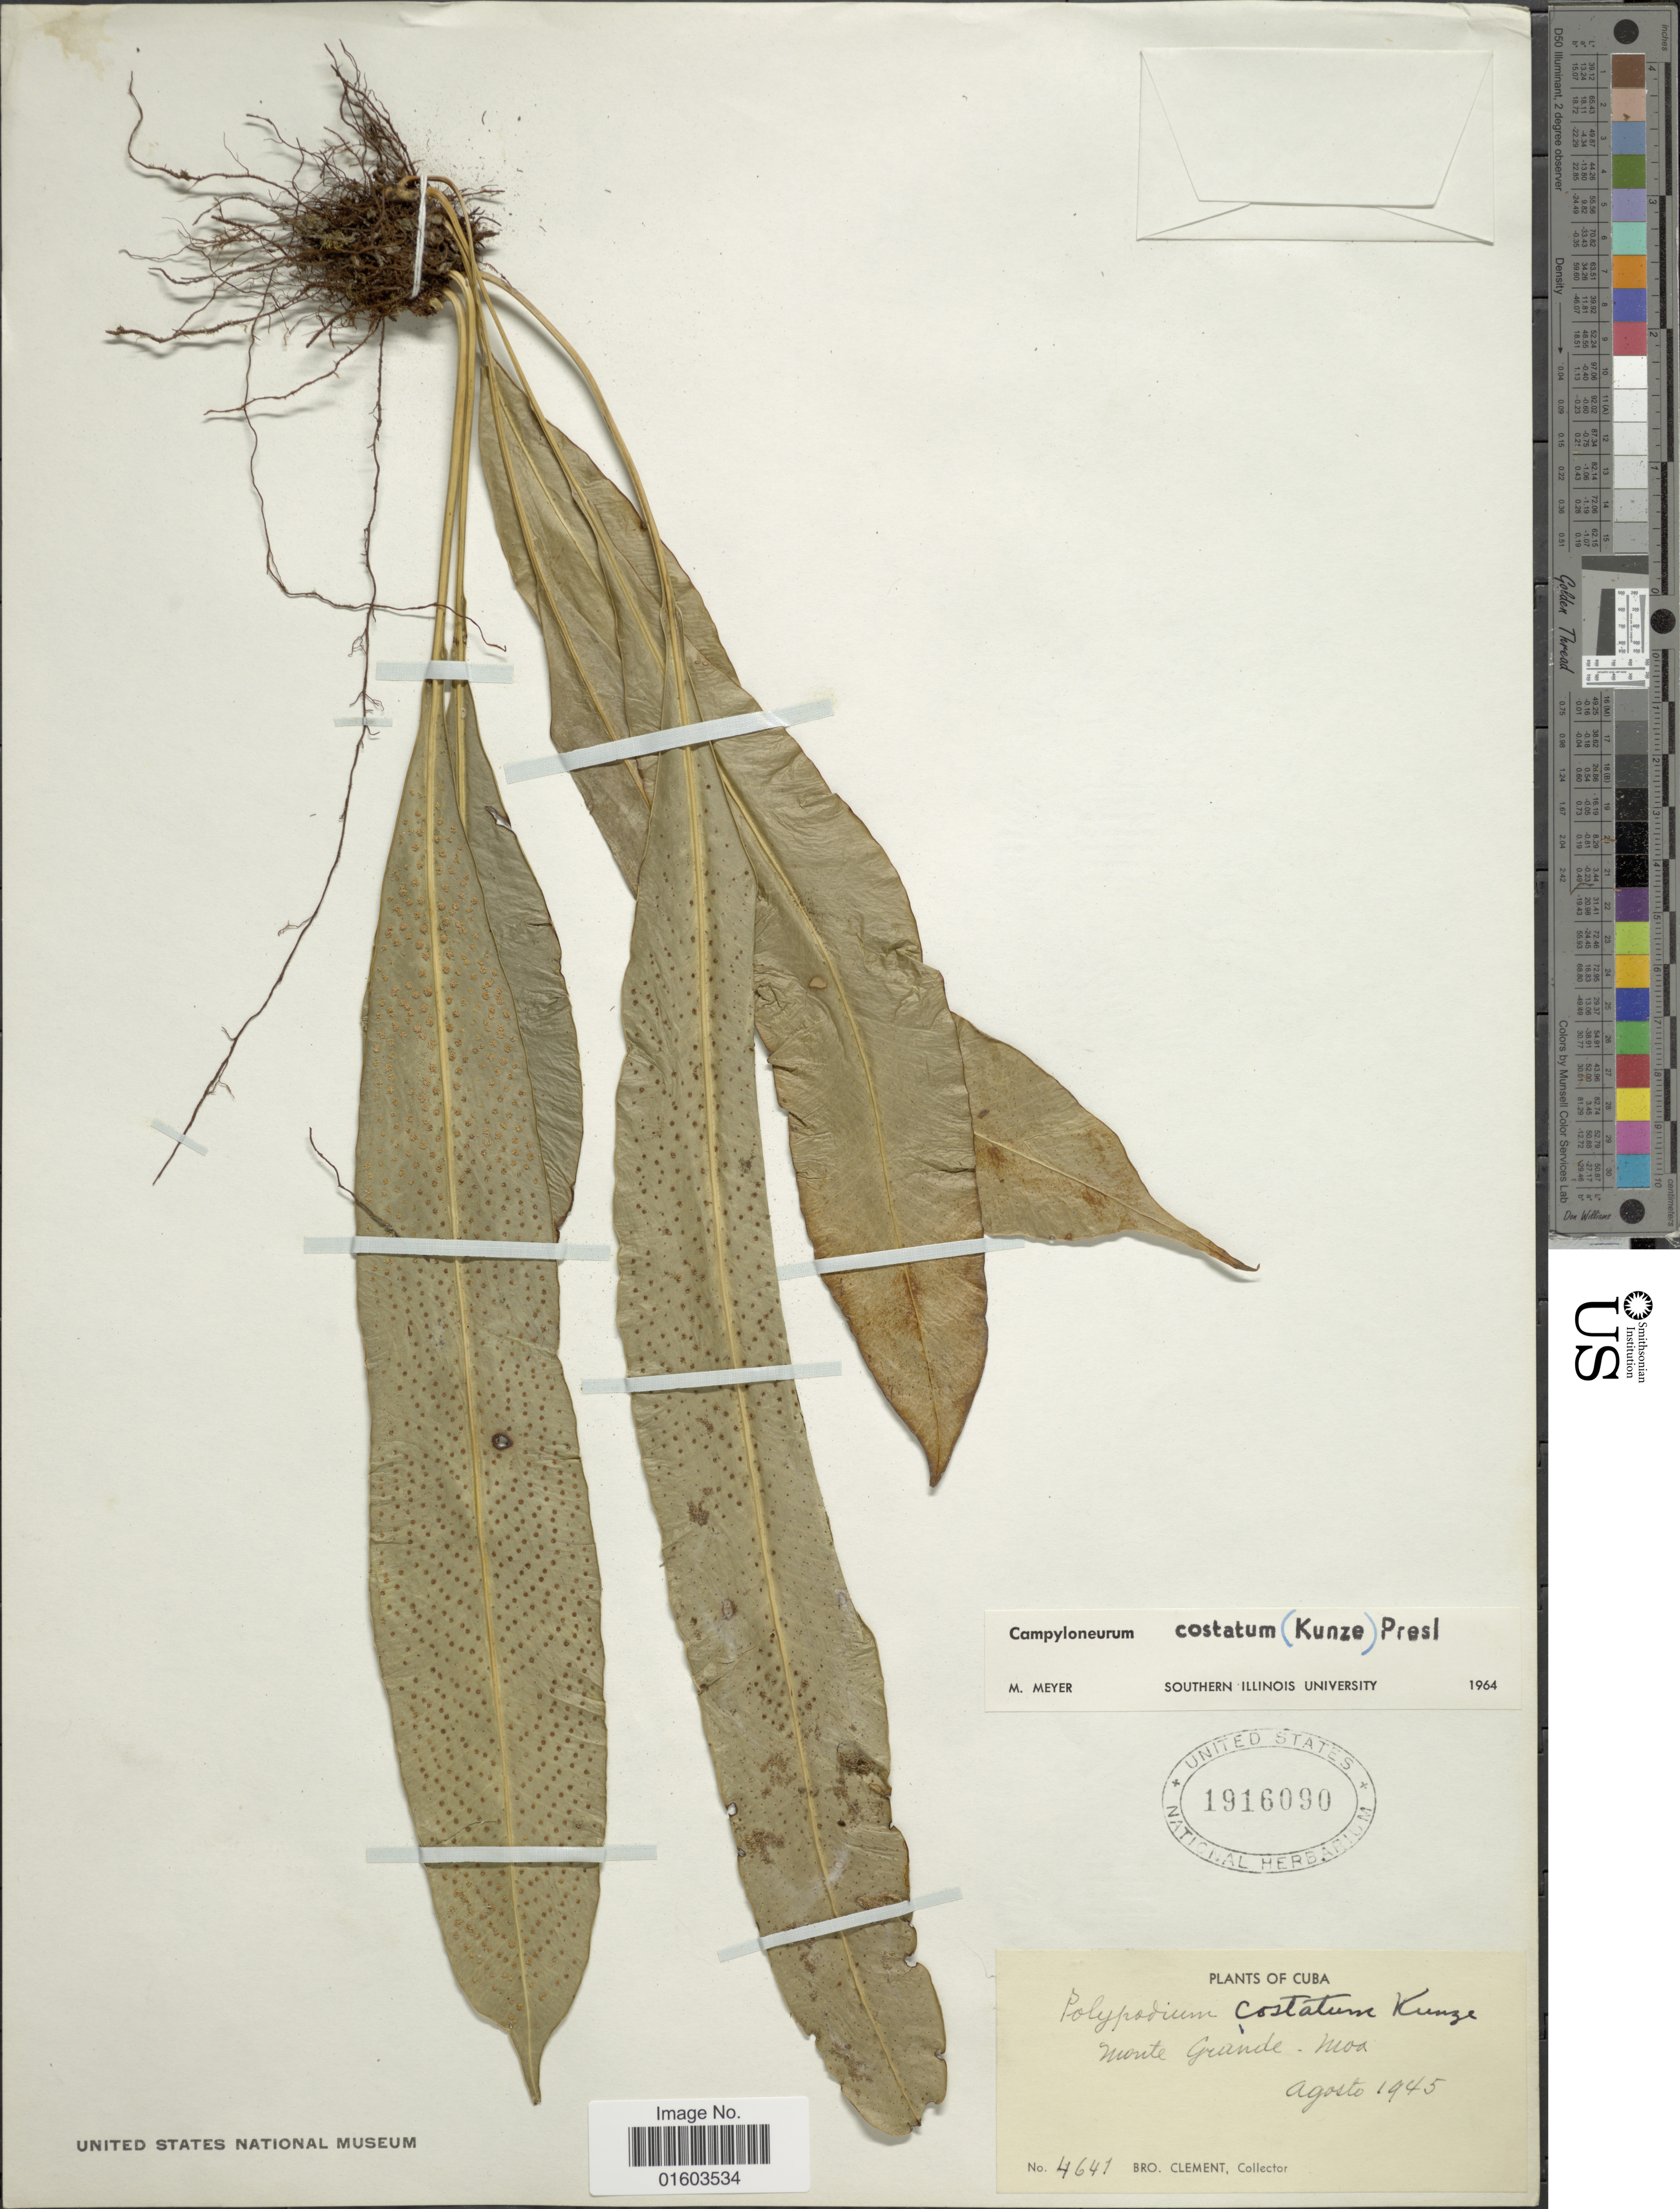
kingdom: Plantae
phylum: Tracheophyta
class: Polypodiopsida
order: Polypodiales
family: Polypodiaceae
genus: Campyloneurum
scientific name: Campyloneurum costatum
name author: (Kunze) C. Presl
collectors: B. Clement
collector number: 4641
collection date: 1945-08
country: Cuba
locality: Monte Grande, Moa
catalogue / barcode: US 1916090